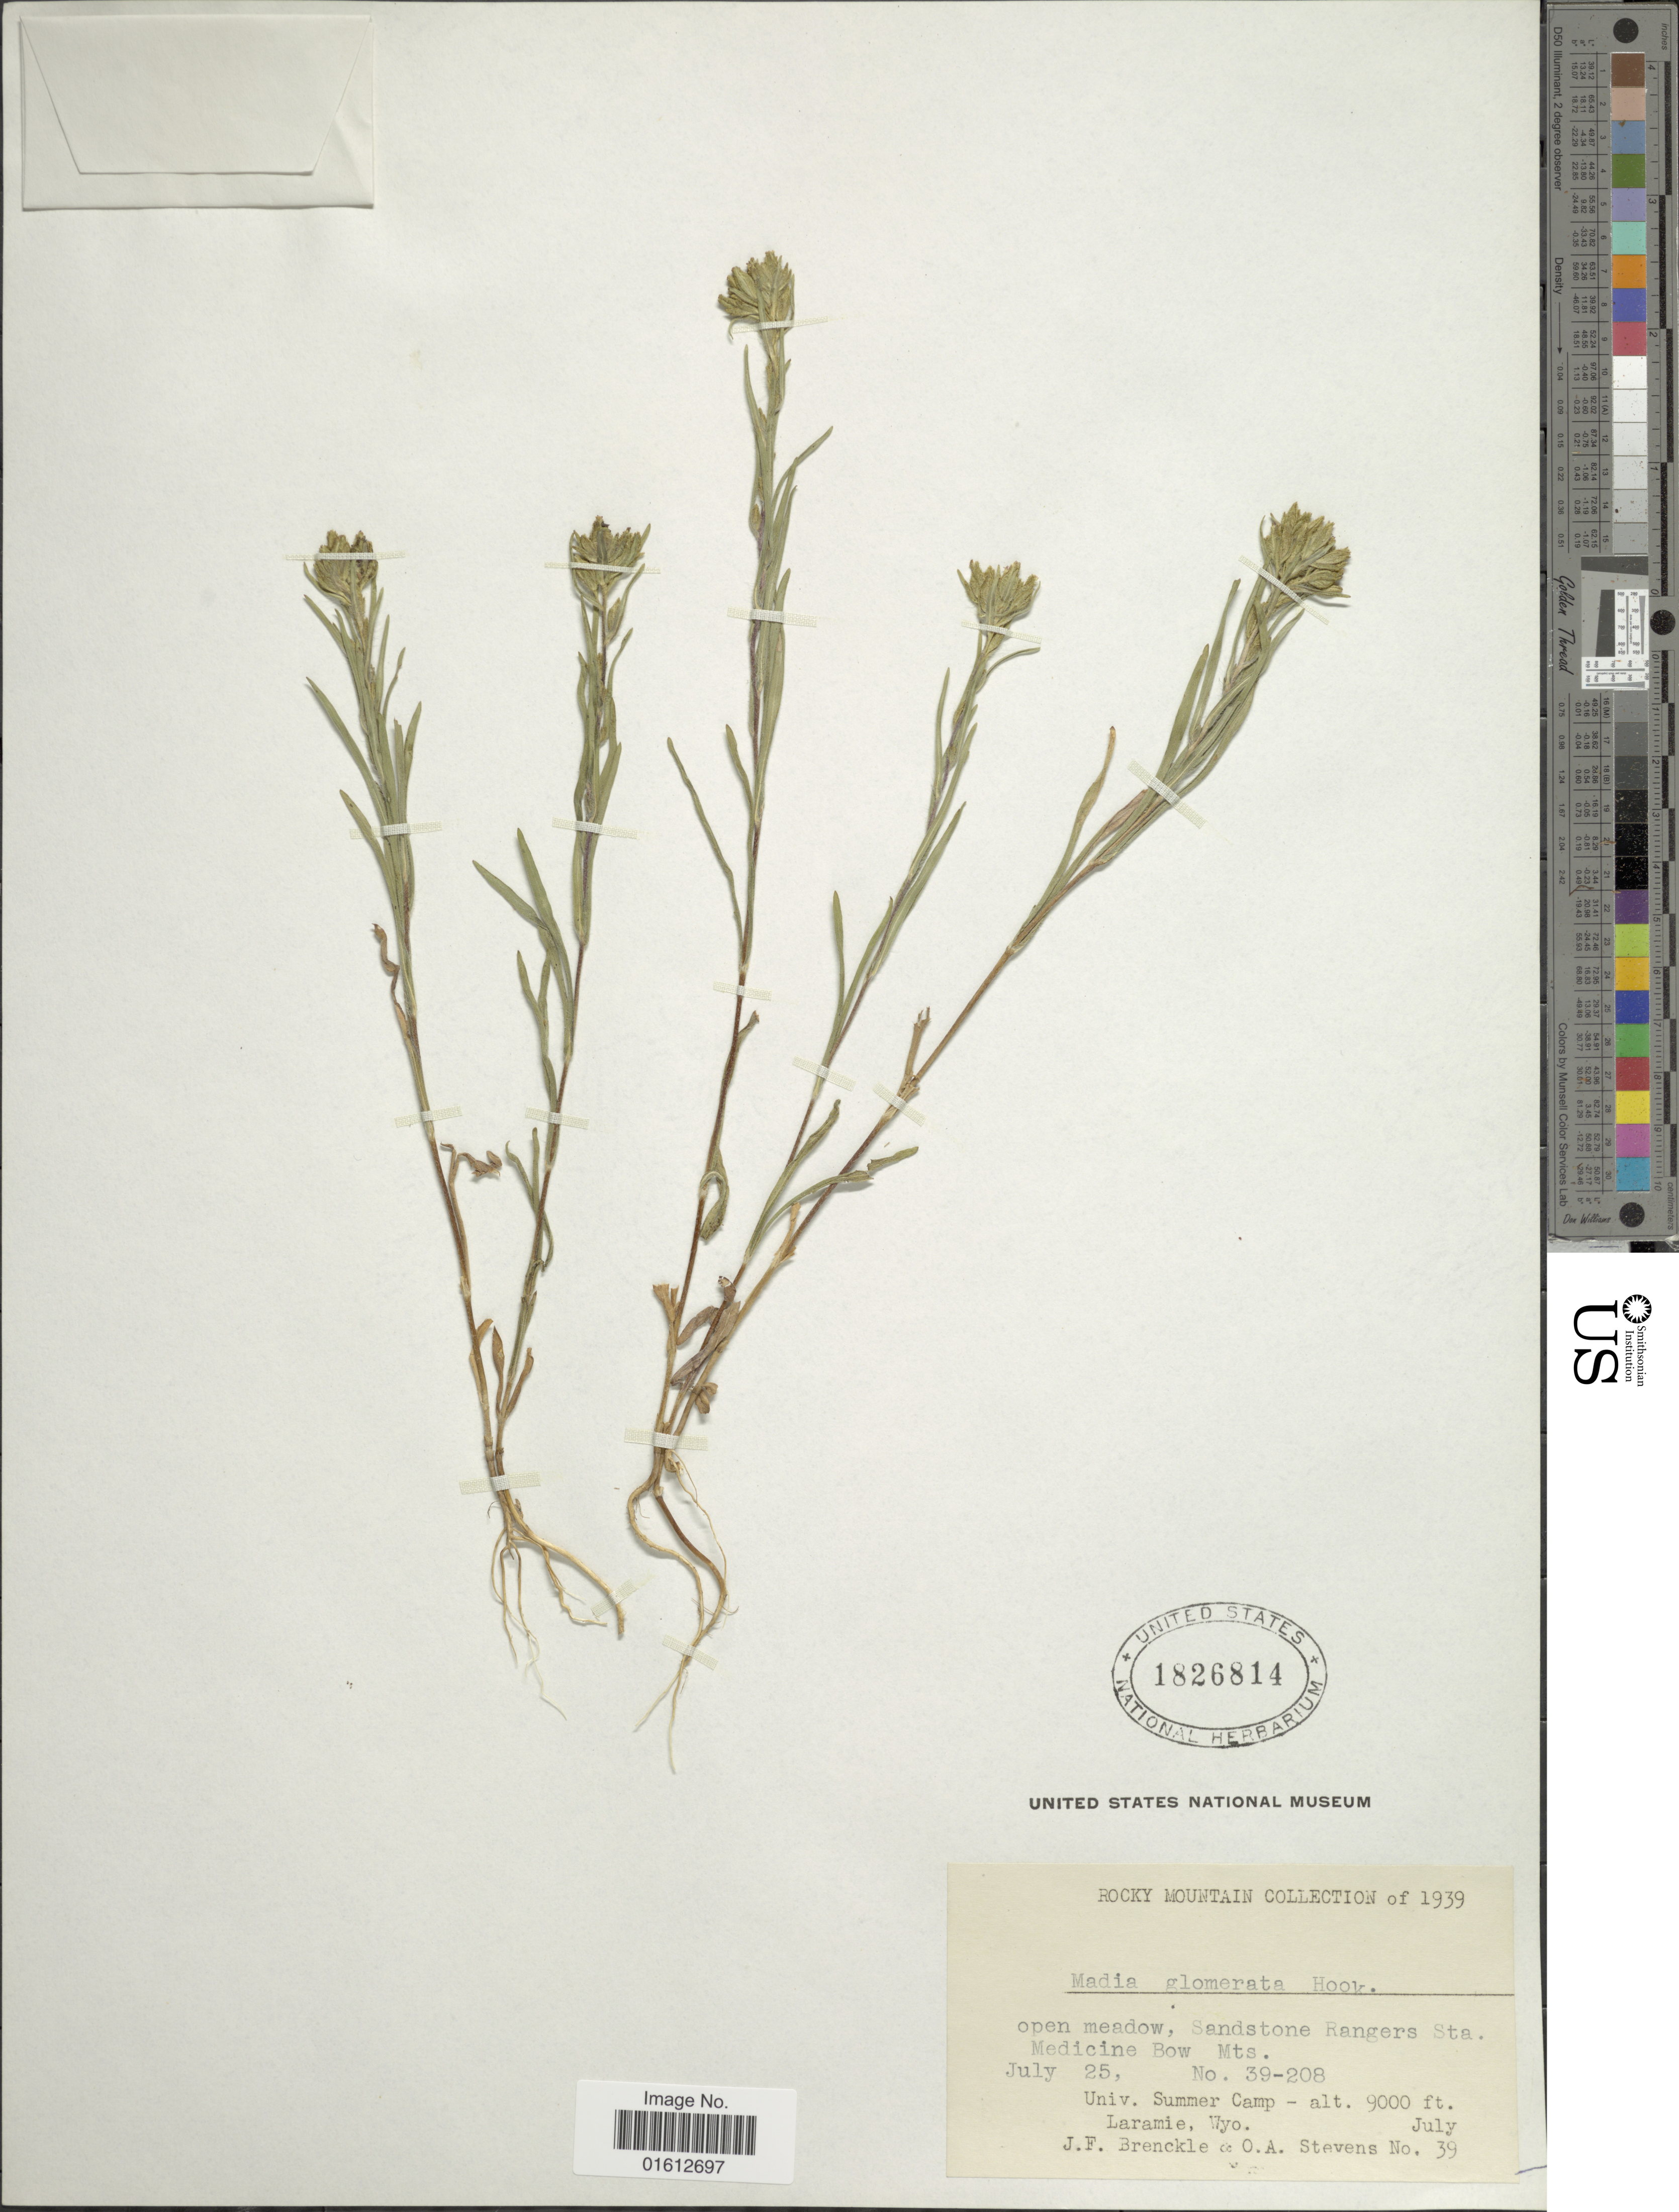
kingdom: Plantae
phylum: Tracheophyta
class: Magnoliopsida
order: Asterales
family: Asteraceae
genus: Madia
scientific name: Madia glomerata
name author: Hook.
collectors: J. Brenckle & O. A. Stevens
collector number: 39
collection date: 1939-07-25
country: United States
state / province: Wyoming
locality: Open meadow, Sandstone Rangers Sta. Medicine Bow Mts. Univ. Summer Camp, Laramie.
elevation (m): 2743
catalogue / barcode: US 1826814